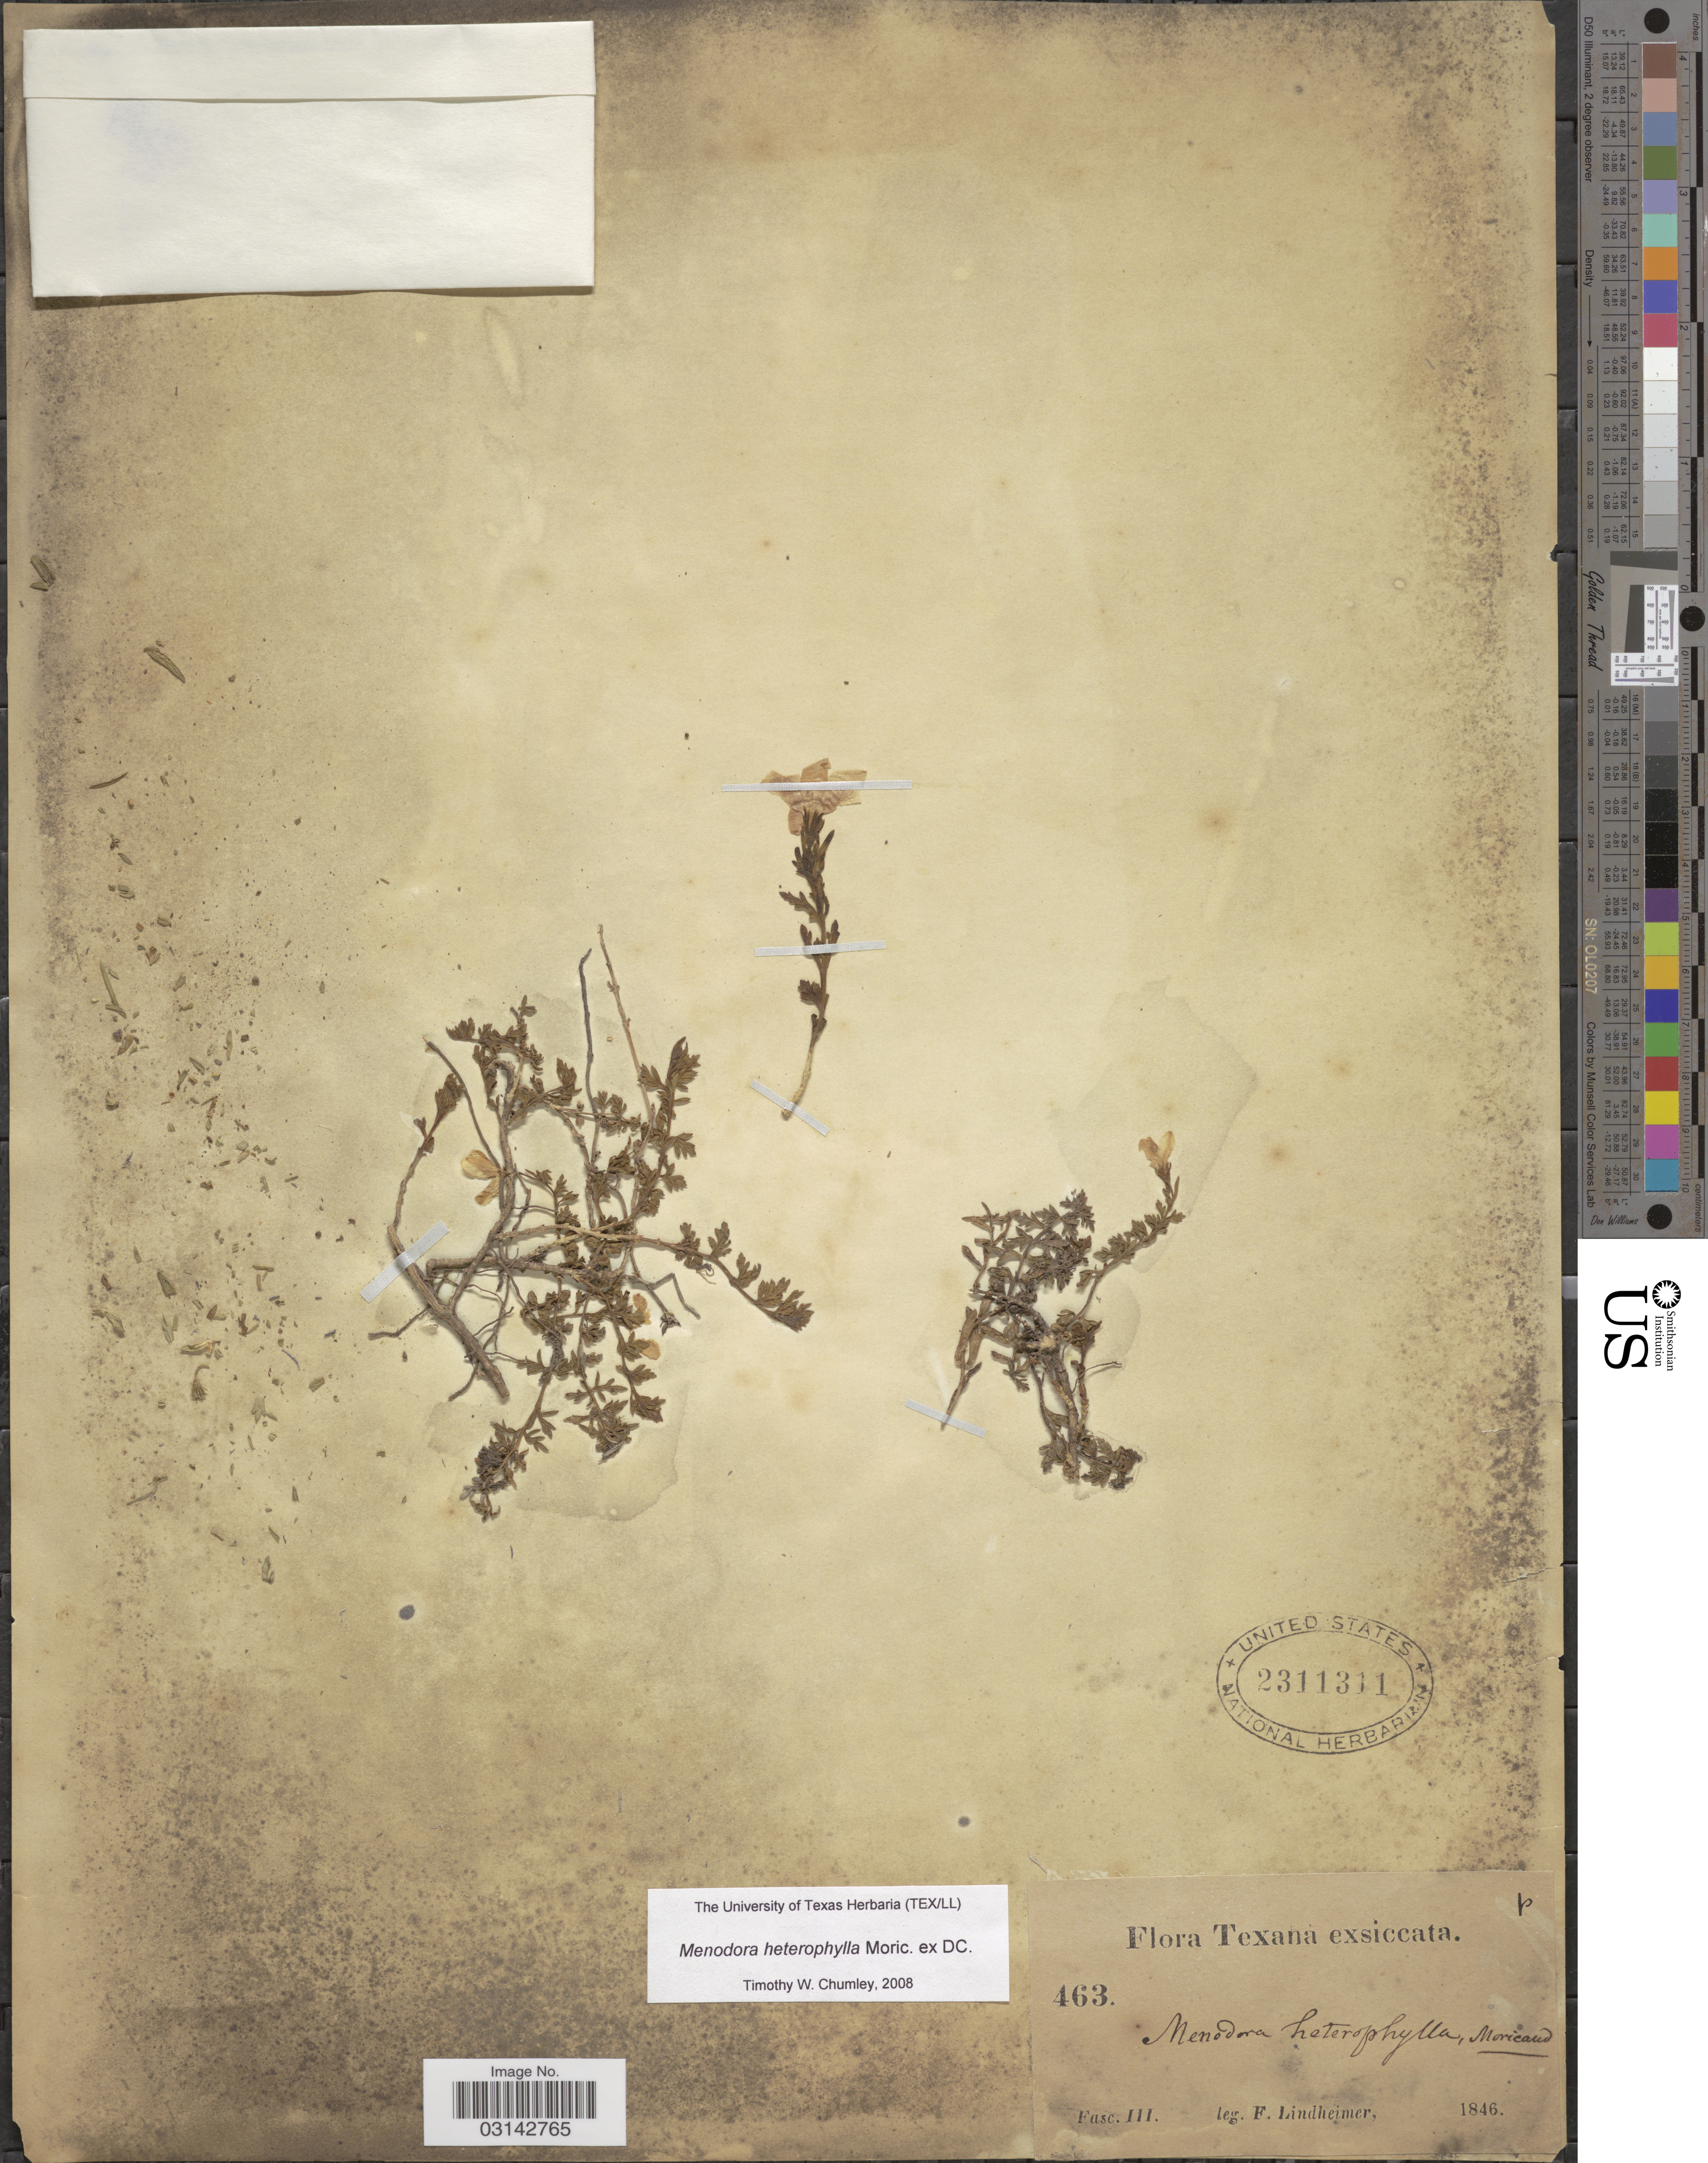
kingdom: Plantae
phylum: Tracheophyta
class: Magnoliopsida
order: Lamiales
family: Oleaceae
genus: Menodora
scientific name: Menodora heterophylla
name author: Moric. ex A. DC.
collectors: F. Lindheimer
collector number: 463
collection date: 1846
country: United States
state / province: Texas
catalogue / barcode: US 2311311